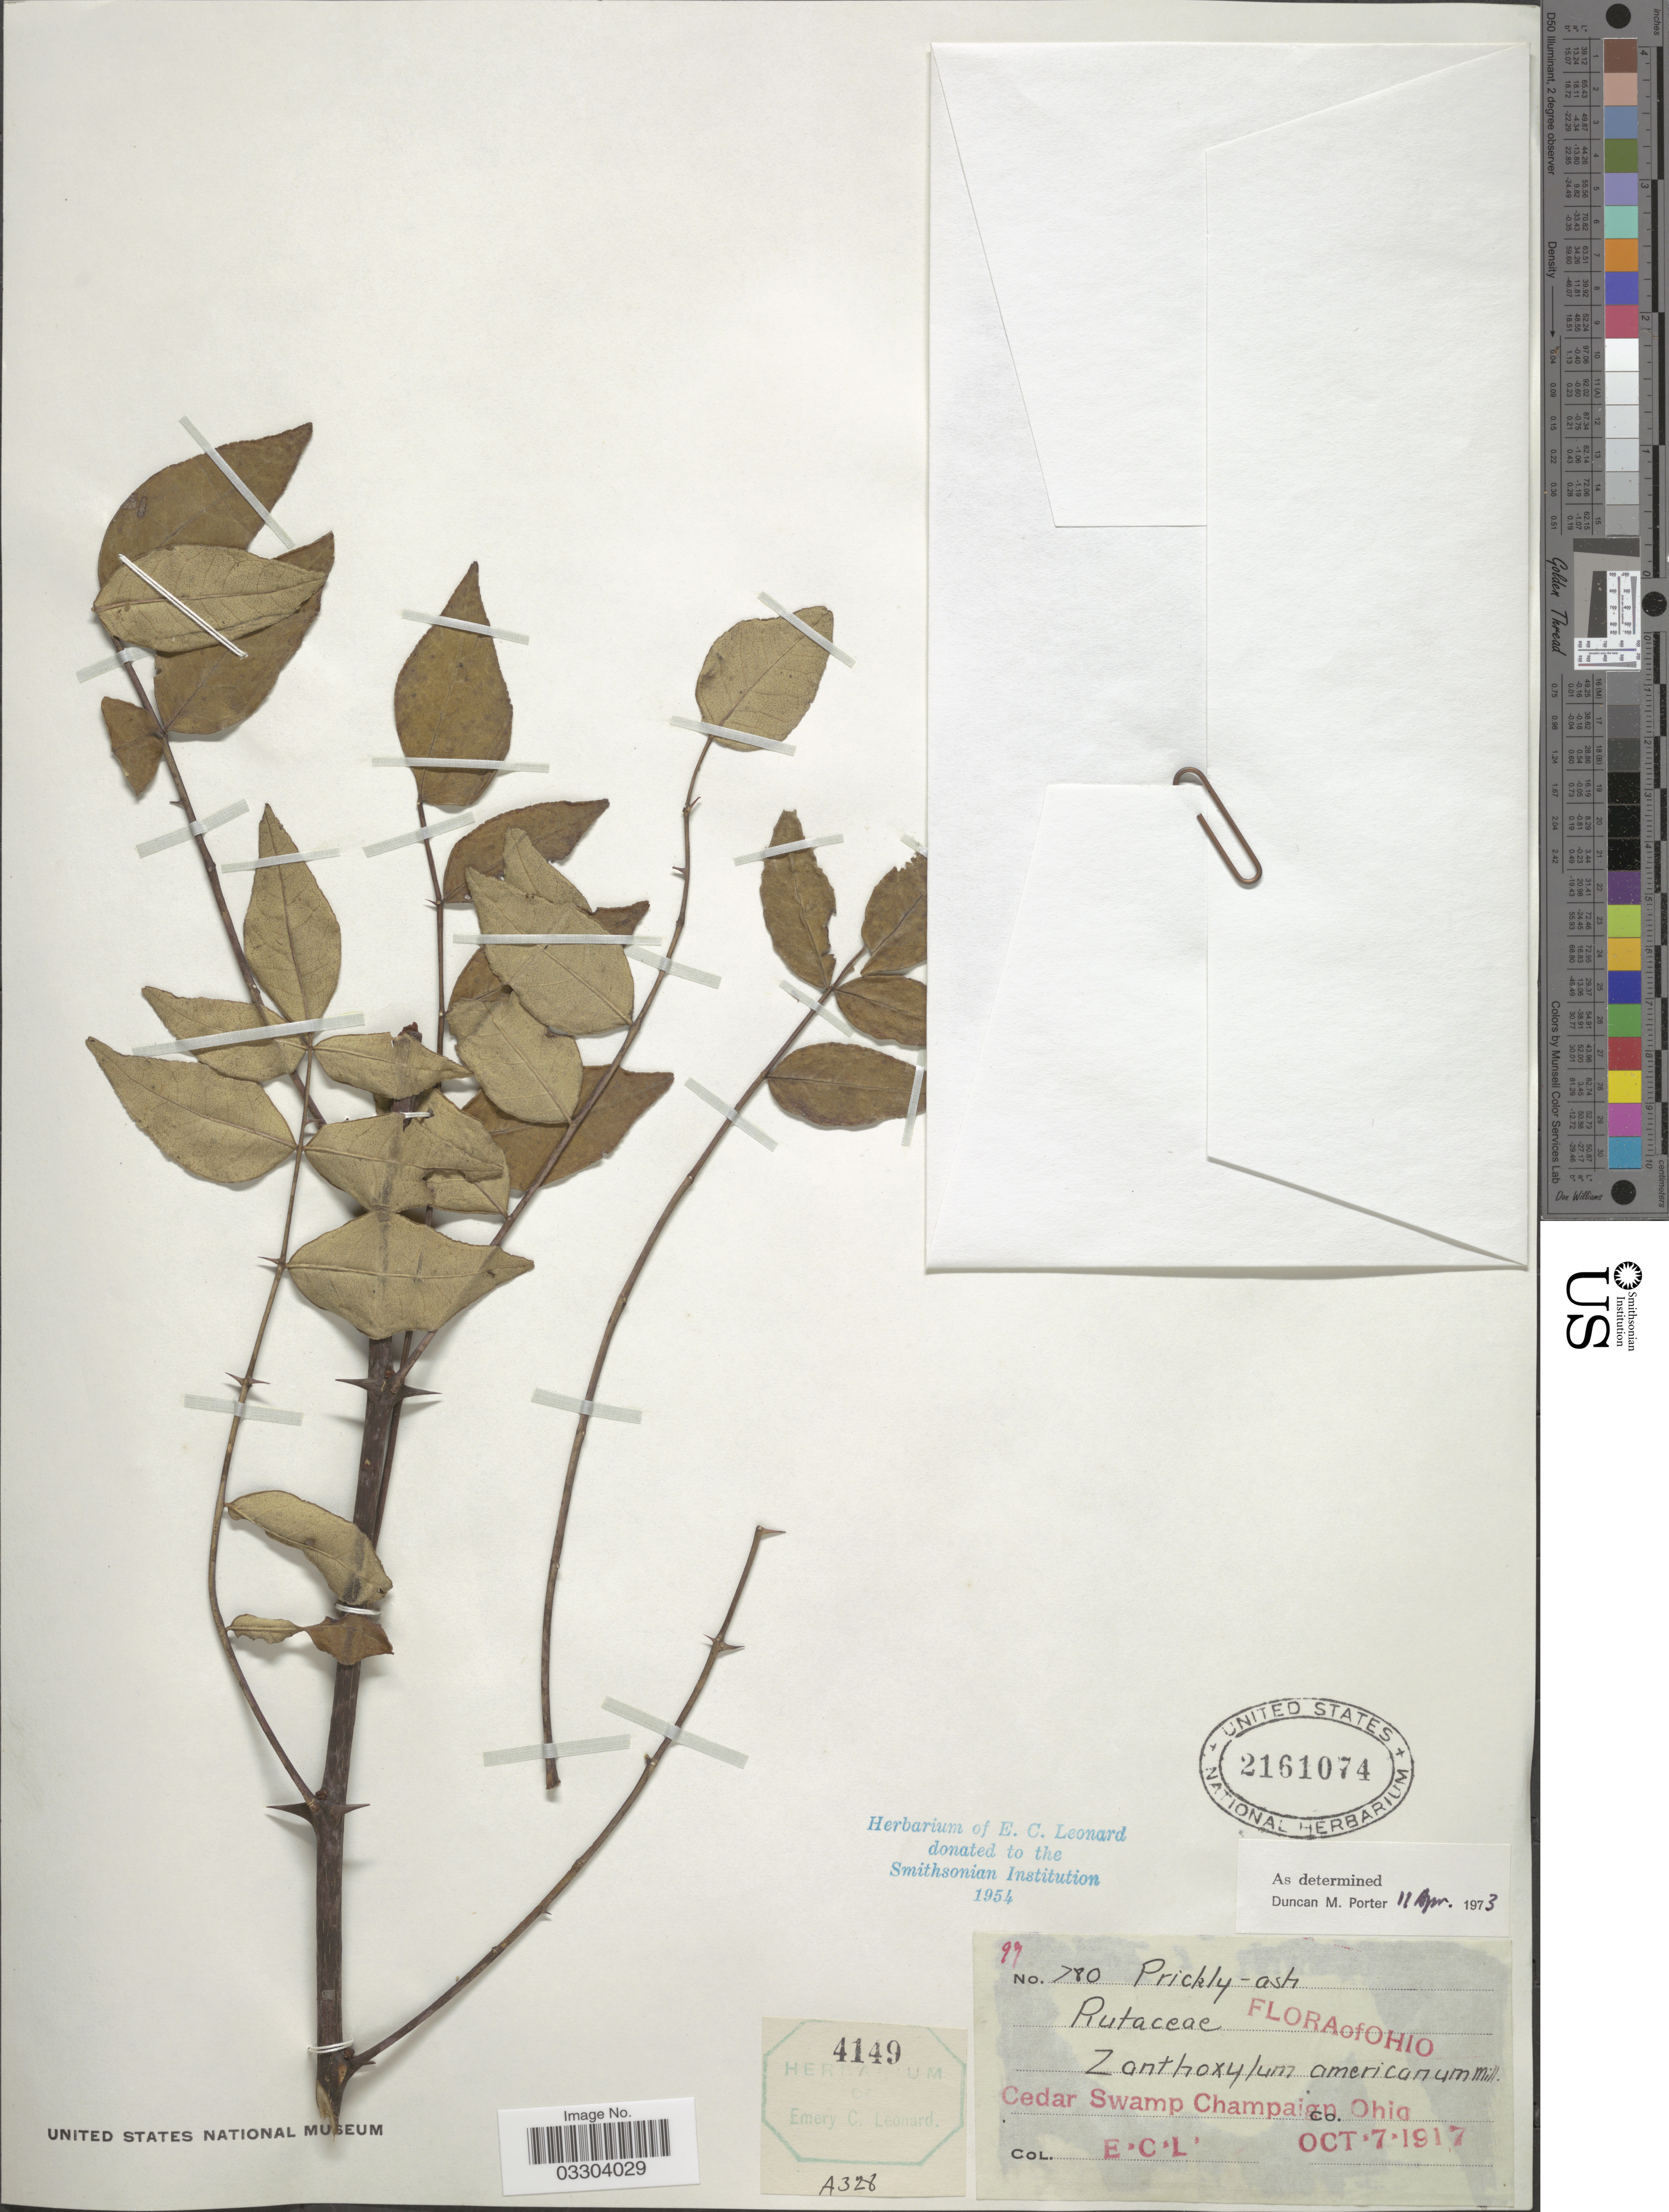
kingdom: Plantae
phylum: Tracheophyta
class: Magnoliopsida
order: Sapindales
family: Rutaceae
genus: Zanthoxylum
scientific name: Zanthoxylum americanum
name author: Mill.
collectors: E. C. Leonard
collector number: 780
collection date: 1917-10-07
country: United States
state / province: Ohio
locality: Cedar Swamp Champaign.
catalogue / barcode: US 2161074